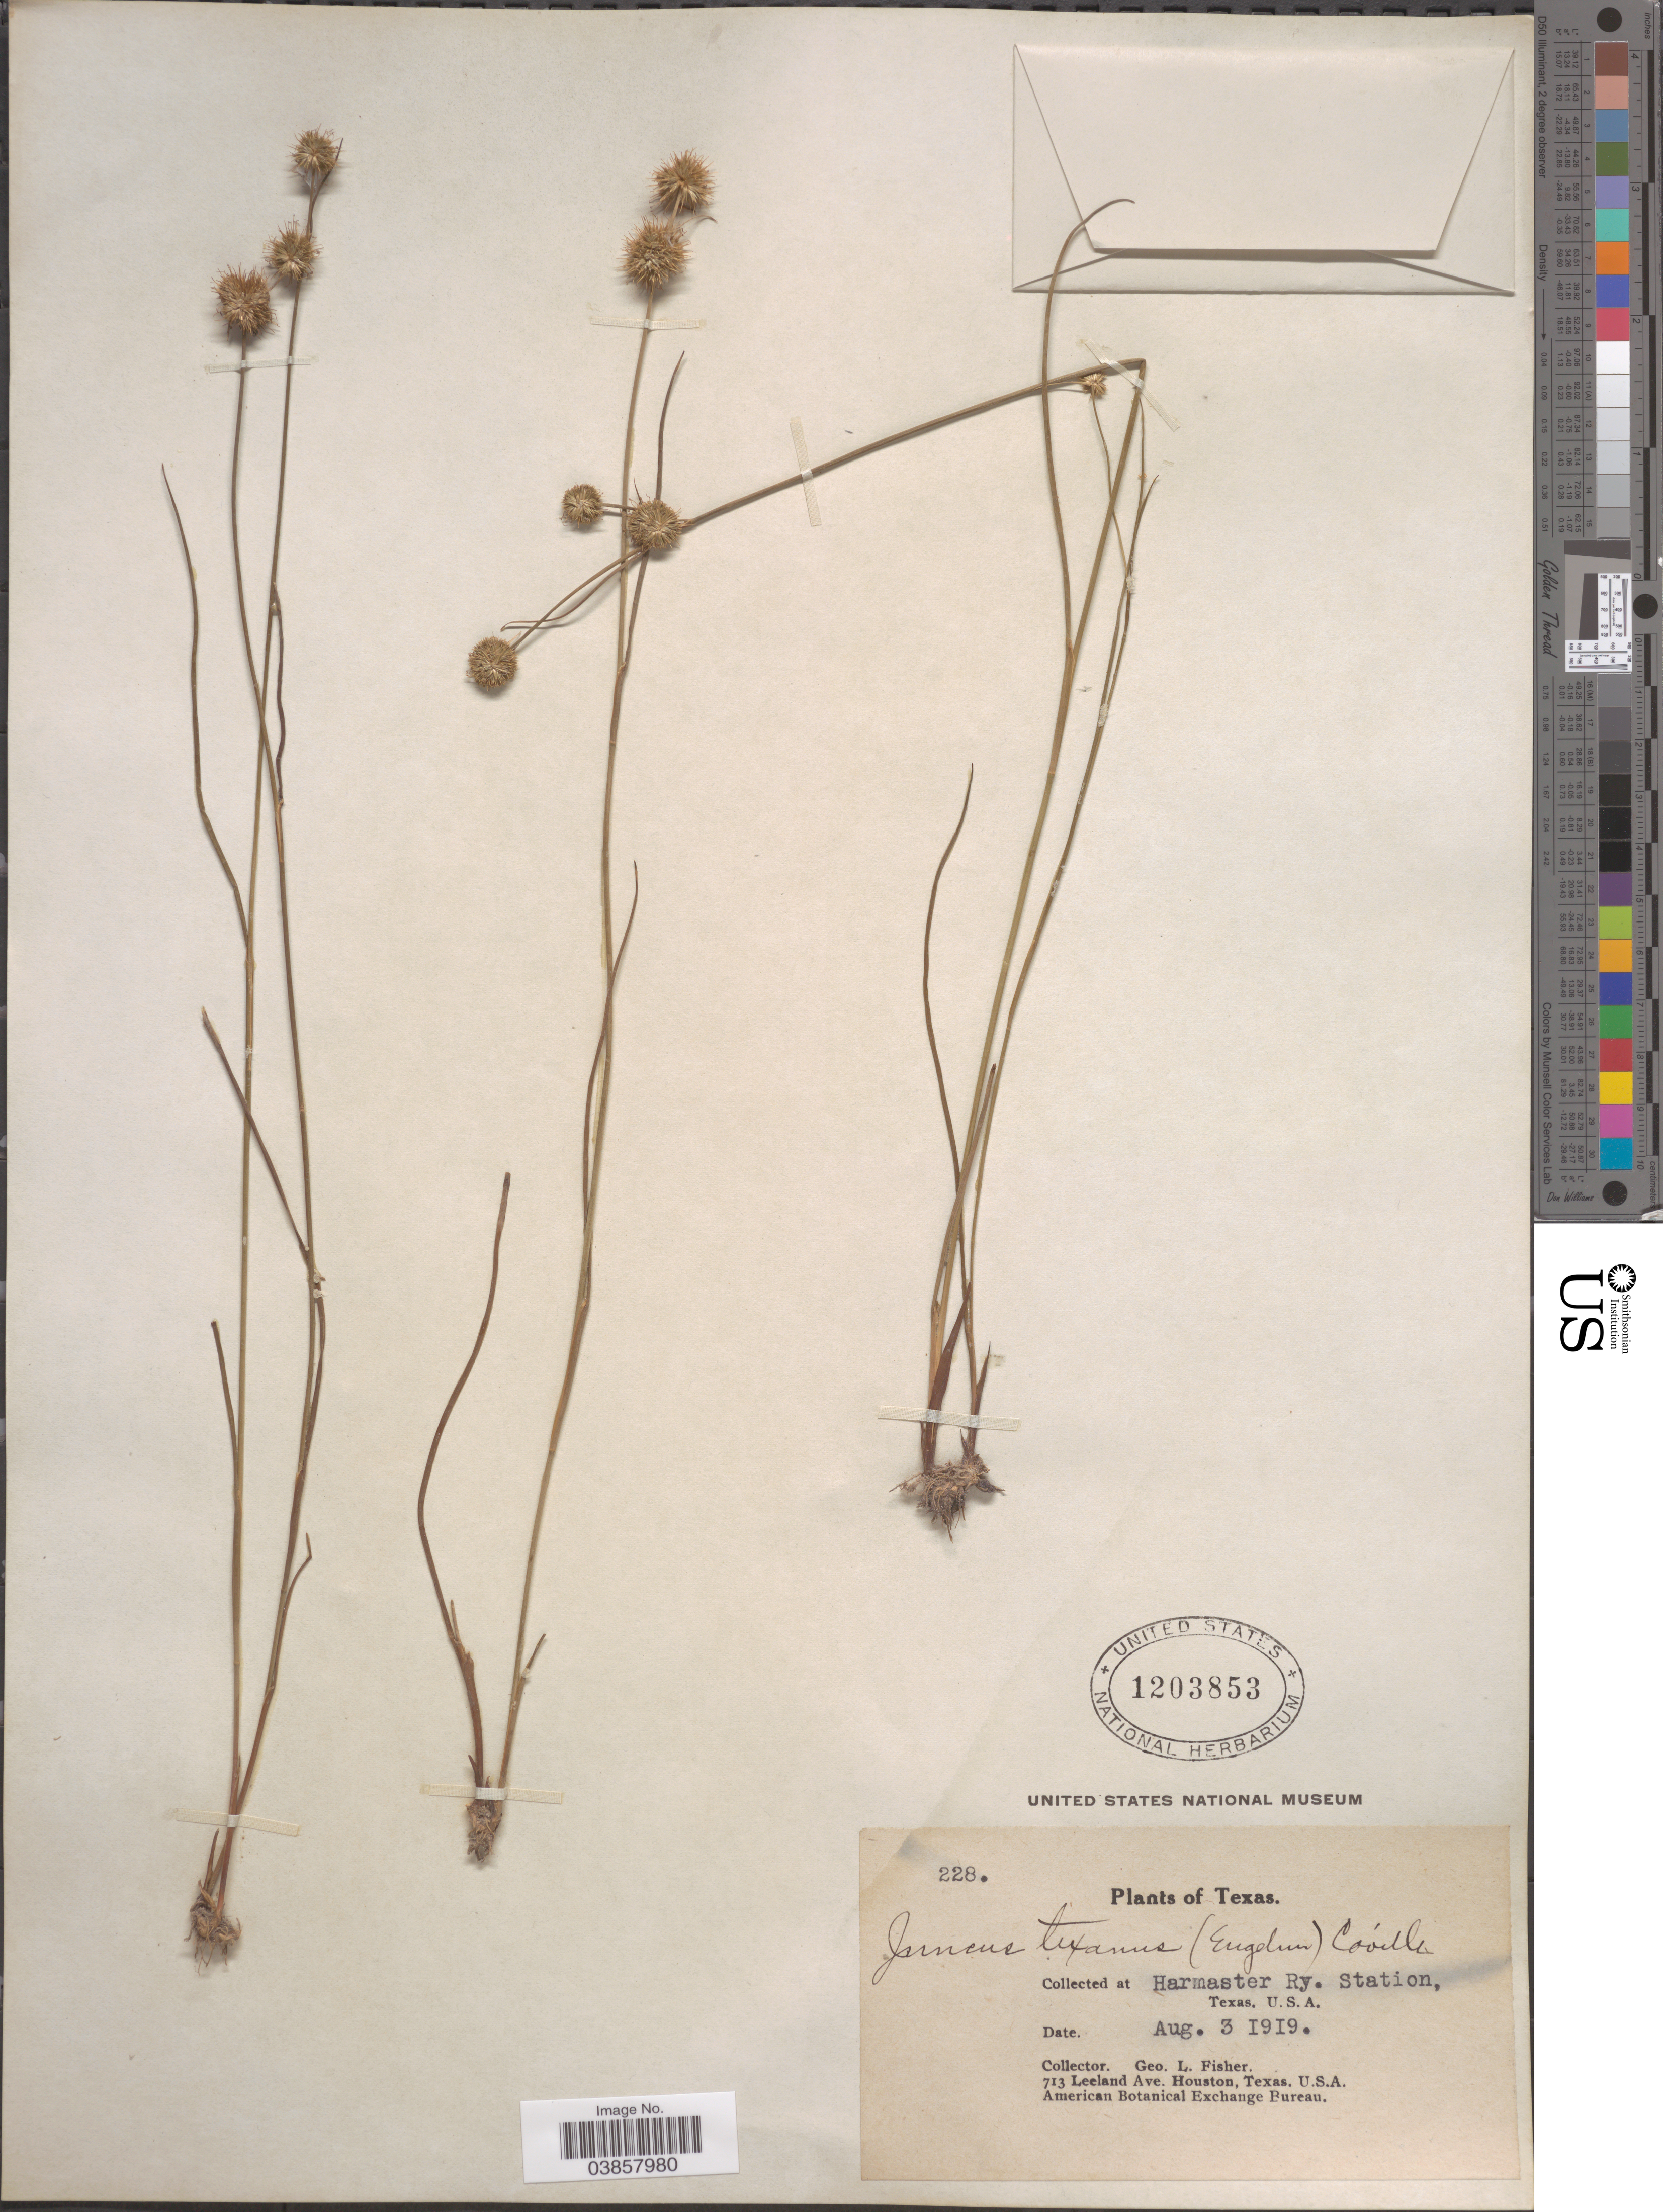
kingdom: Plantae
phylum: Tracheophyta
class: Liliopsida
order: Poales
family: Juncaceae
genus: Juncus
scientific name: Juncus texanus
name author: (Engelm.) Coville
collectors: G. L. Fisher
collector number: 228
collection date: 1919-08-03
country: United States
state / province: Texas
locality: Harmaster Ry. Station.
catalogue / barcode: US 1203853